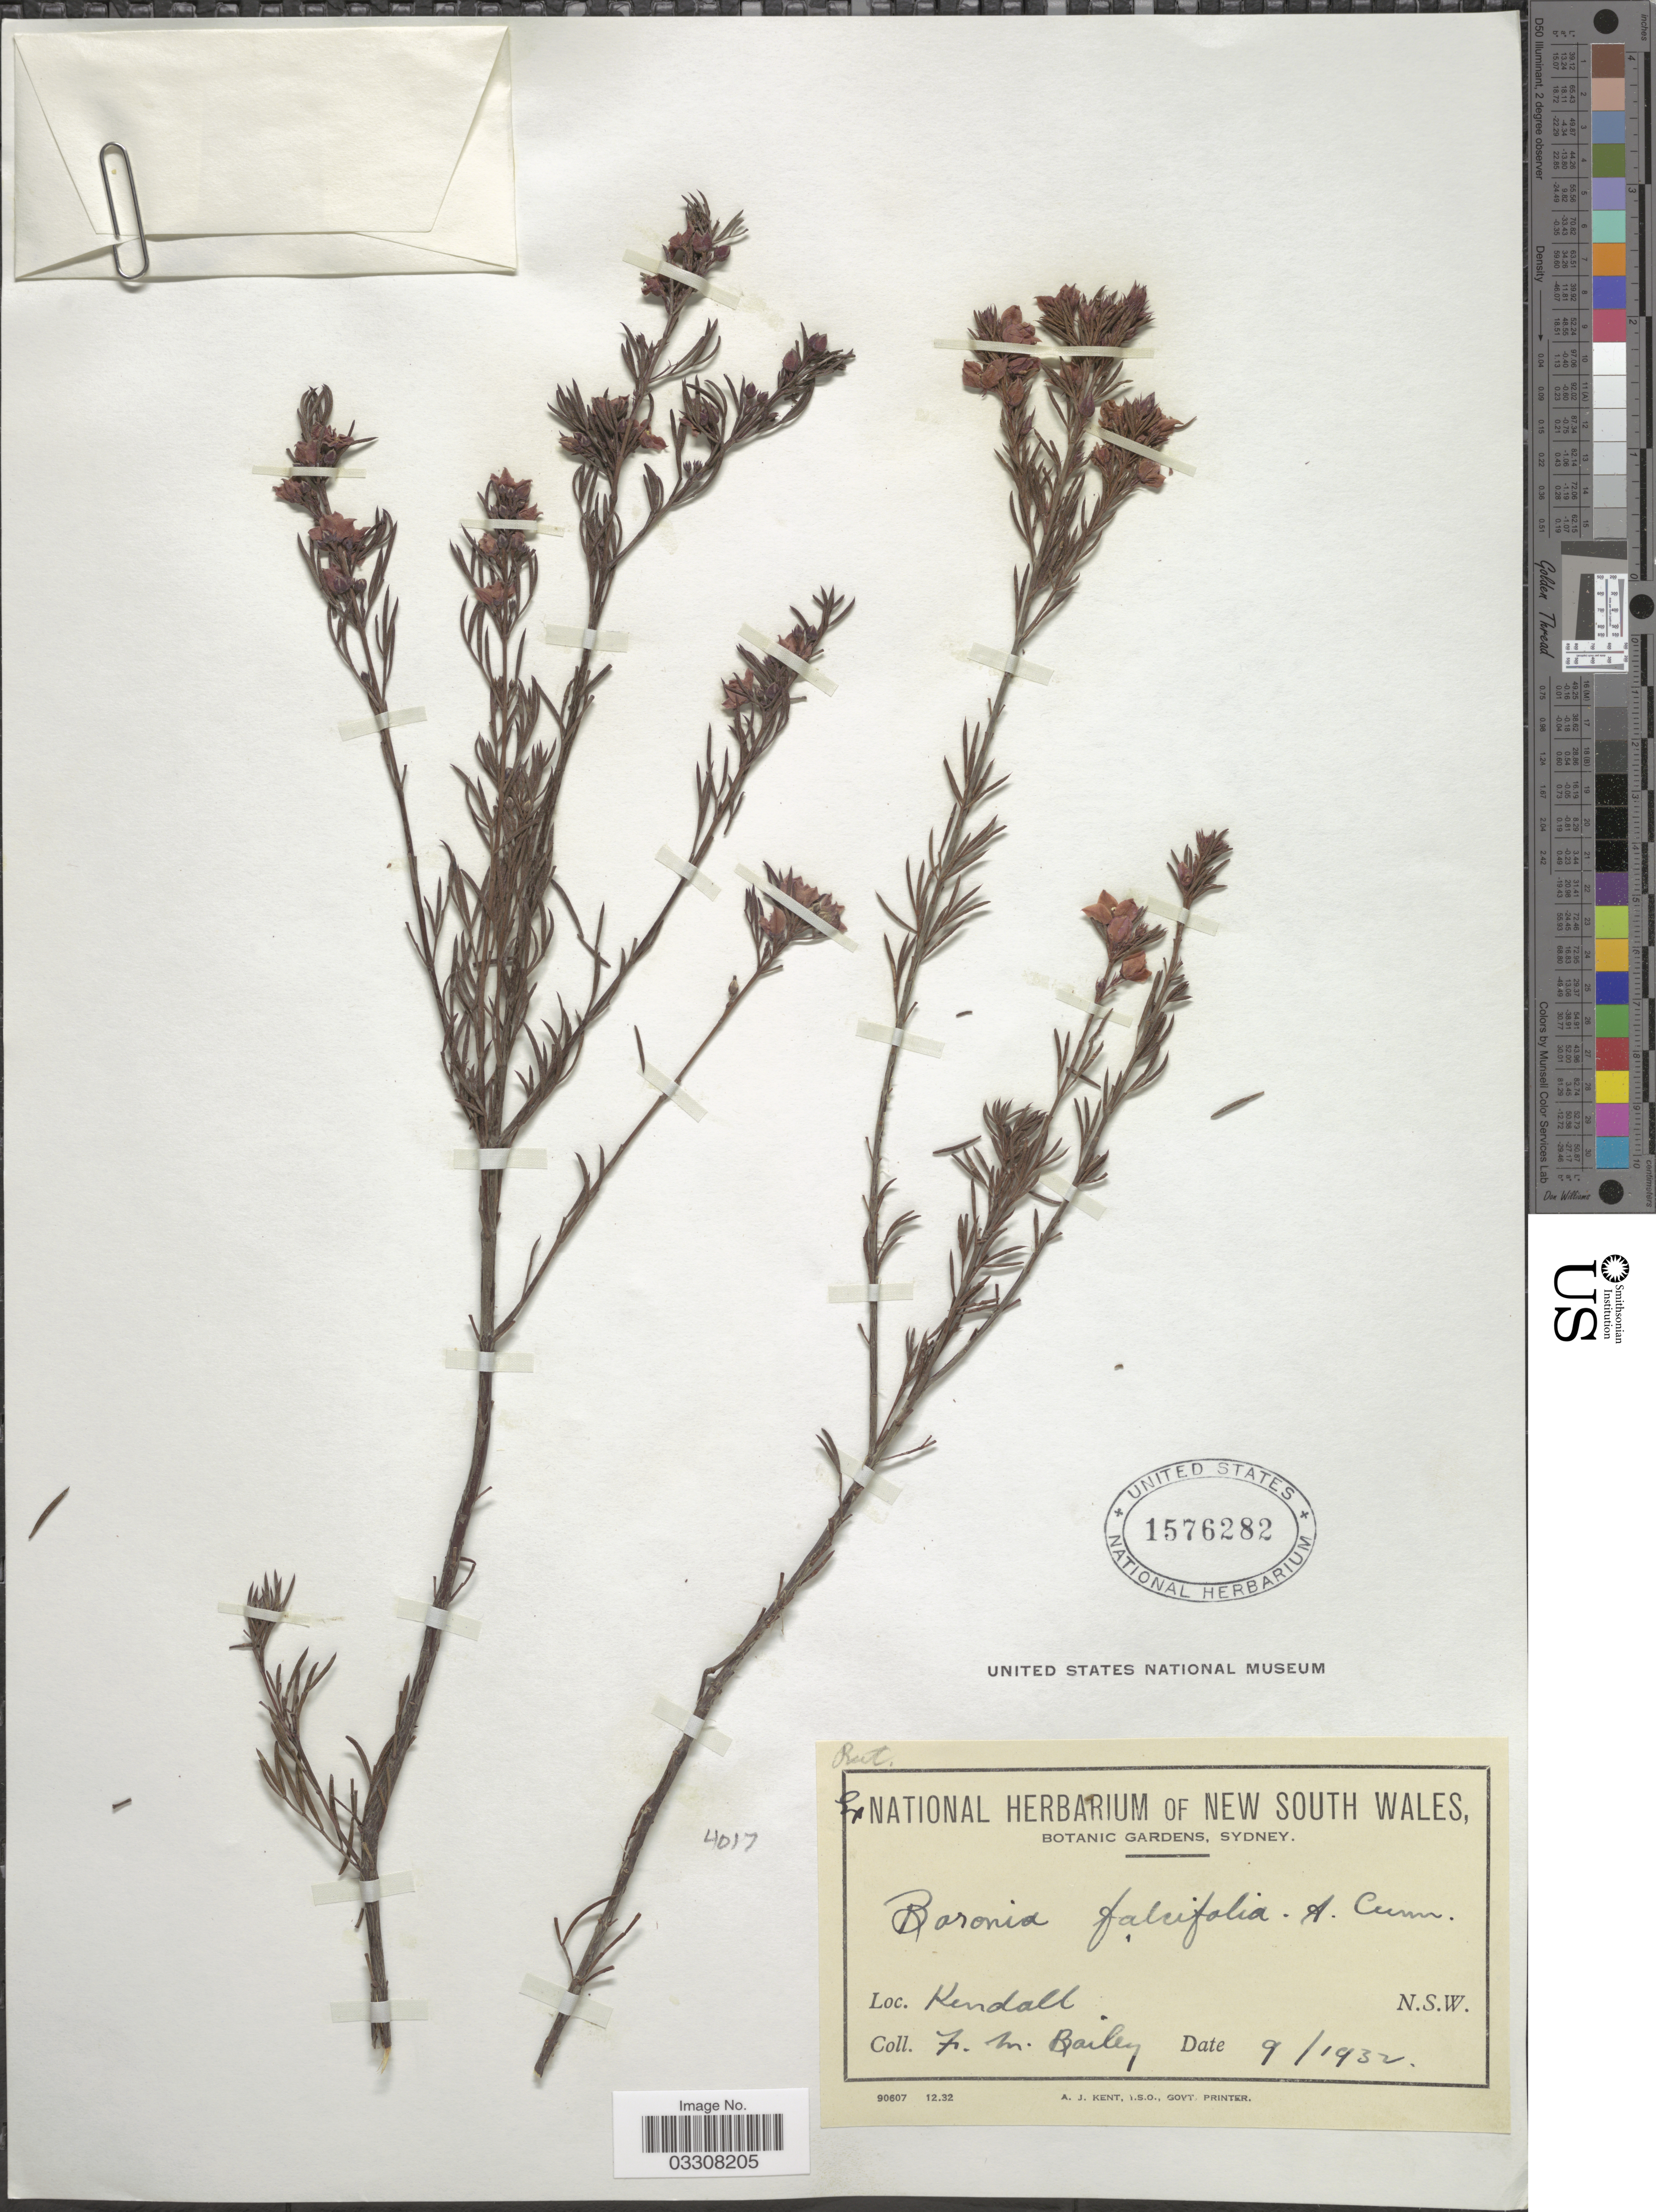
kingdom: Plantae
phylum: Tracheophyta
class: Magnoliopsida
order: Sapindales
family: Rutaceae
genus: Boronia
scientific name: Boronia falcifolia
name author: A. Cunn.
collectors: F. M. Bailey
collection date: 1932-09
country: Australia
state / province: New South Wales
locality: Kendall. N.S.W.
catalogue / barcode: US 1576282